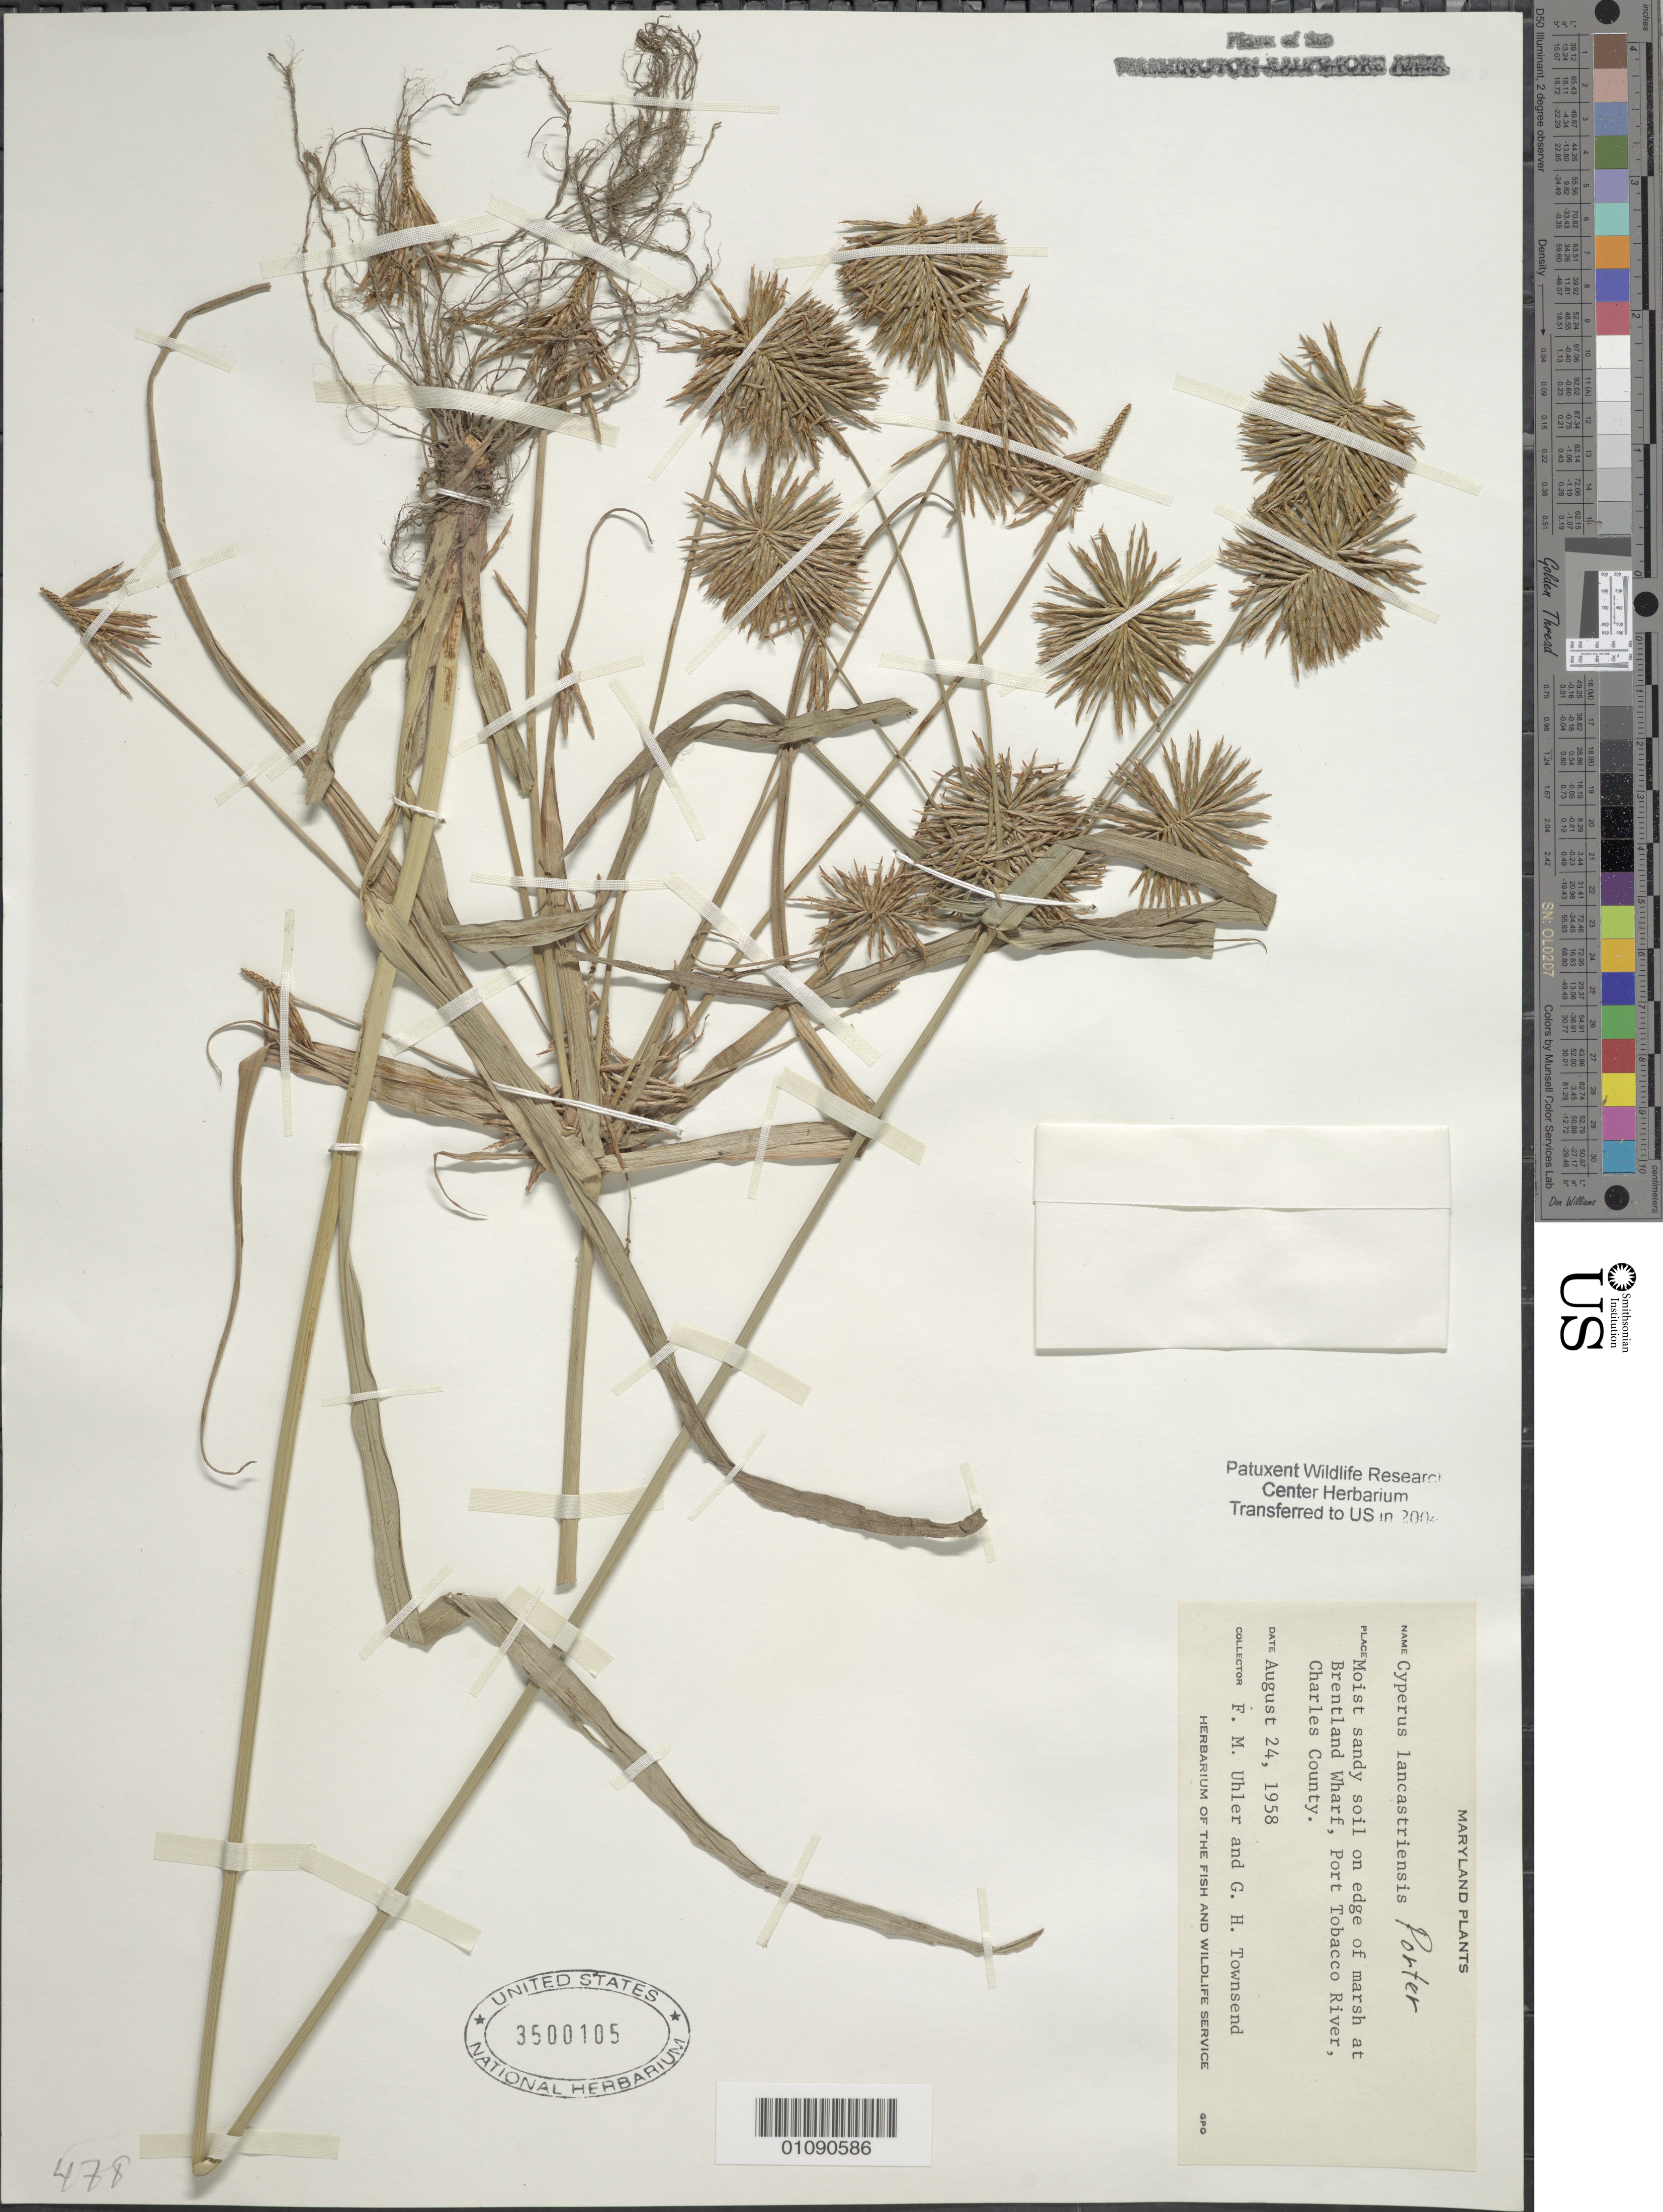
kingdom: Plantae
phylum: Tracheophyta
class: Liliopsida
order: Poales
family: Cyperaceae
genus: Cyperus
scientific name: Cyperus lancastriensis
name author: Porter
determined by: Strong, M. T.; Acevedo-Rodríguez, P.; Carrington, C. M.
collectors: F. M. Uhler & G. Townsend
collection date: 1958-08-24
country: United States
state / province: Maryland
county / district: Charles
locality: At Brentland Wharf, Port Tobacco River.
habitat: Moist sandy soil on edge of marsh.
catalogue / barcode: US 3500105